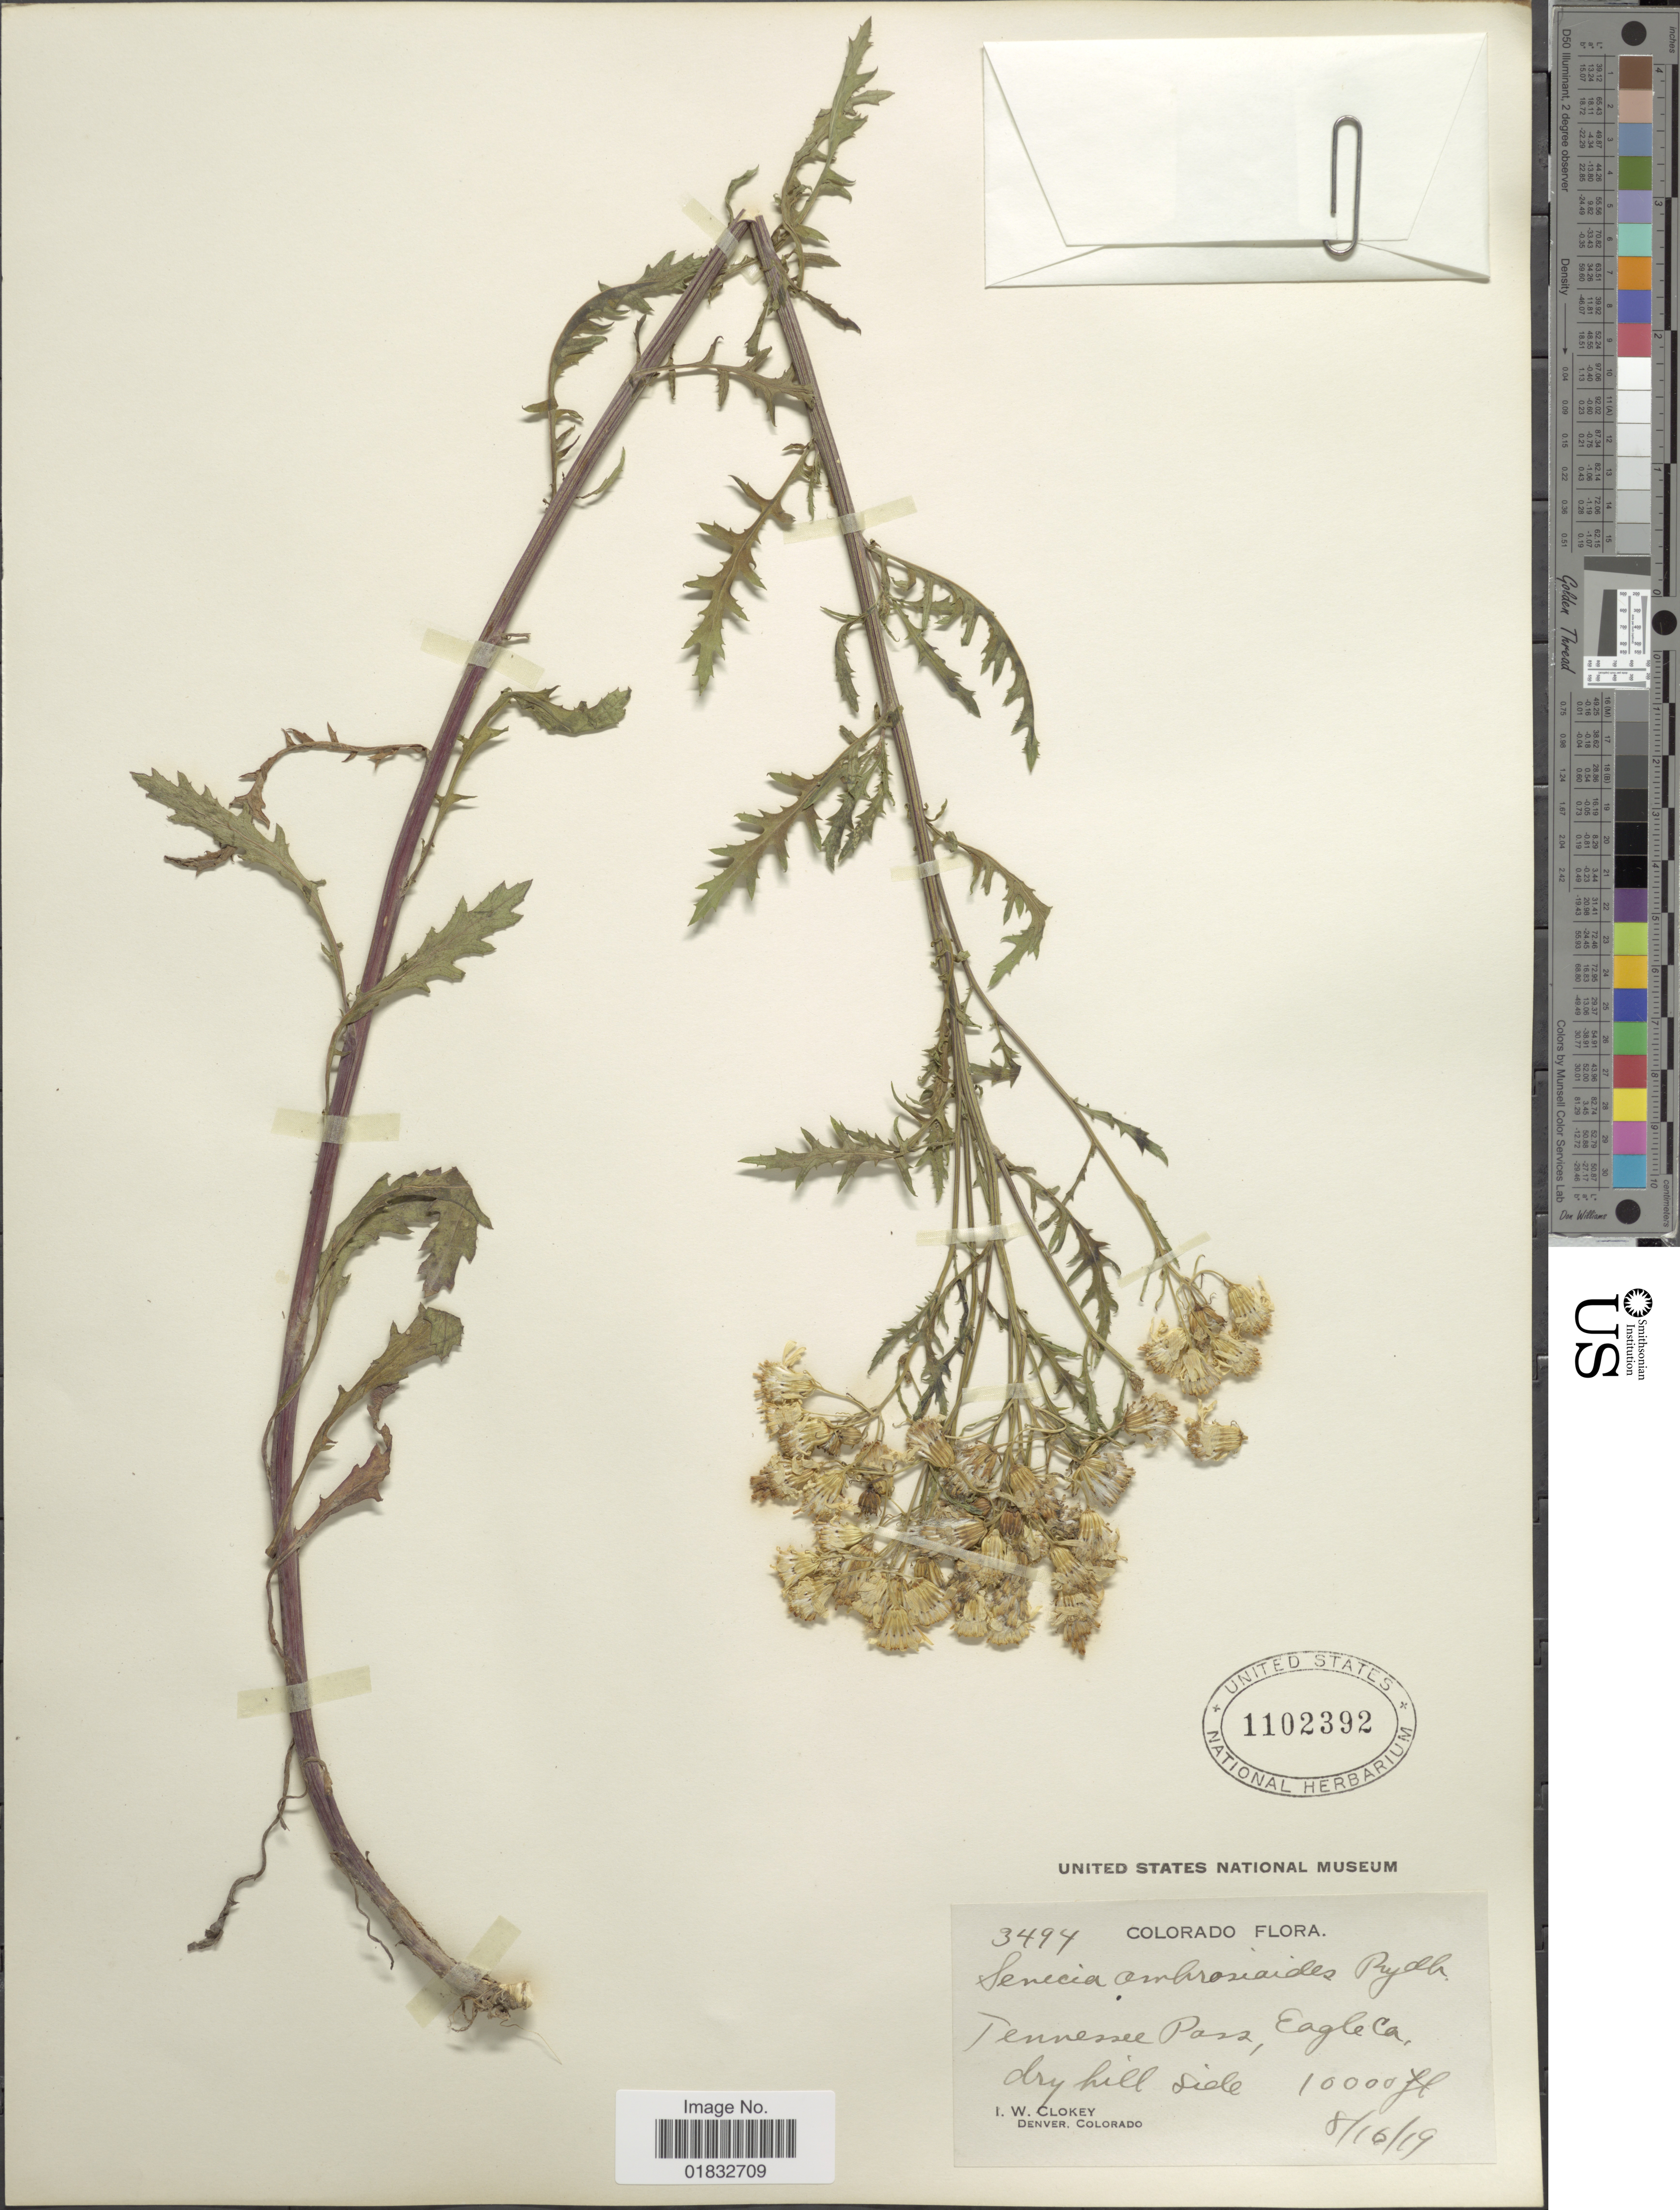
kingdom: Plantae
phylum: Tracheophyta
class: Magnoliopsida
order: Asterales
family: Asteraceae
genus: Senecio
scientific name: Senecio eremophilus var. kingii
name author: (Rydb.) Greenm.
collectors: I. W. Clokey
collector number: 3494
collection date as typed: Transcribed d/m/y: 16/8/19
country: United States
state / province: Colorado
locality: Tennessee Pass, Eagle Co, dry hill side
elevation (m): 3048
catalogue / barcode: US 1102392